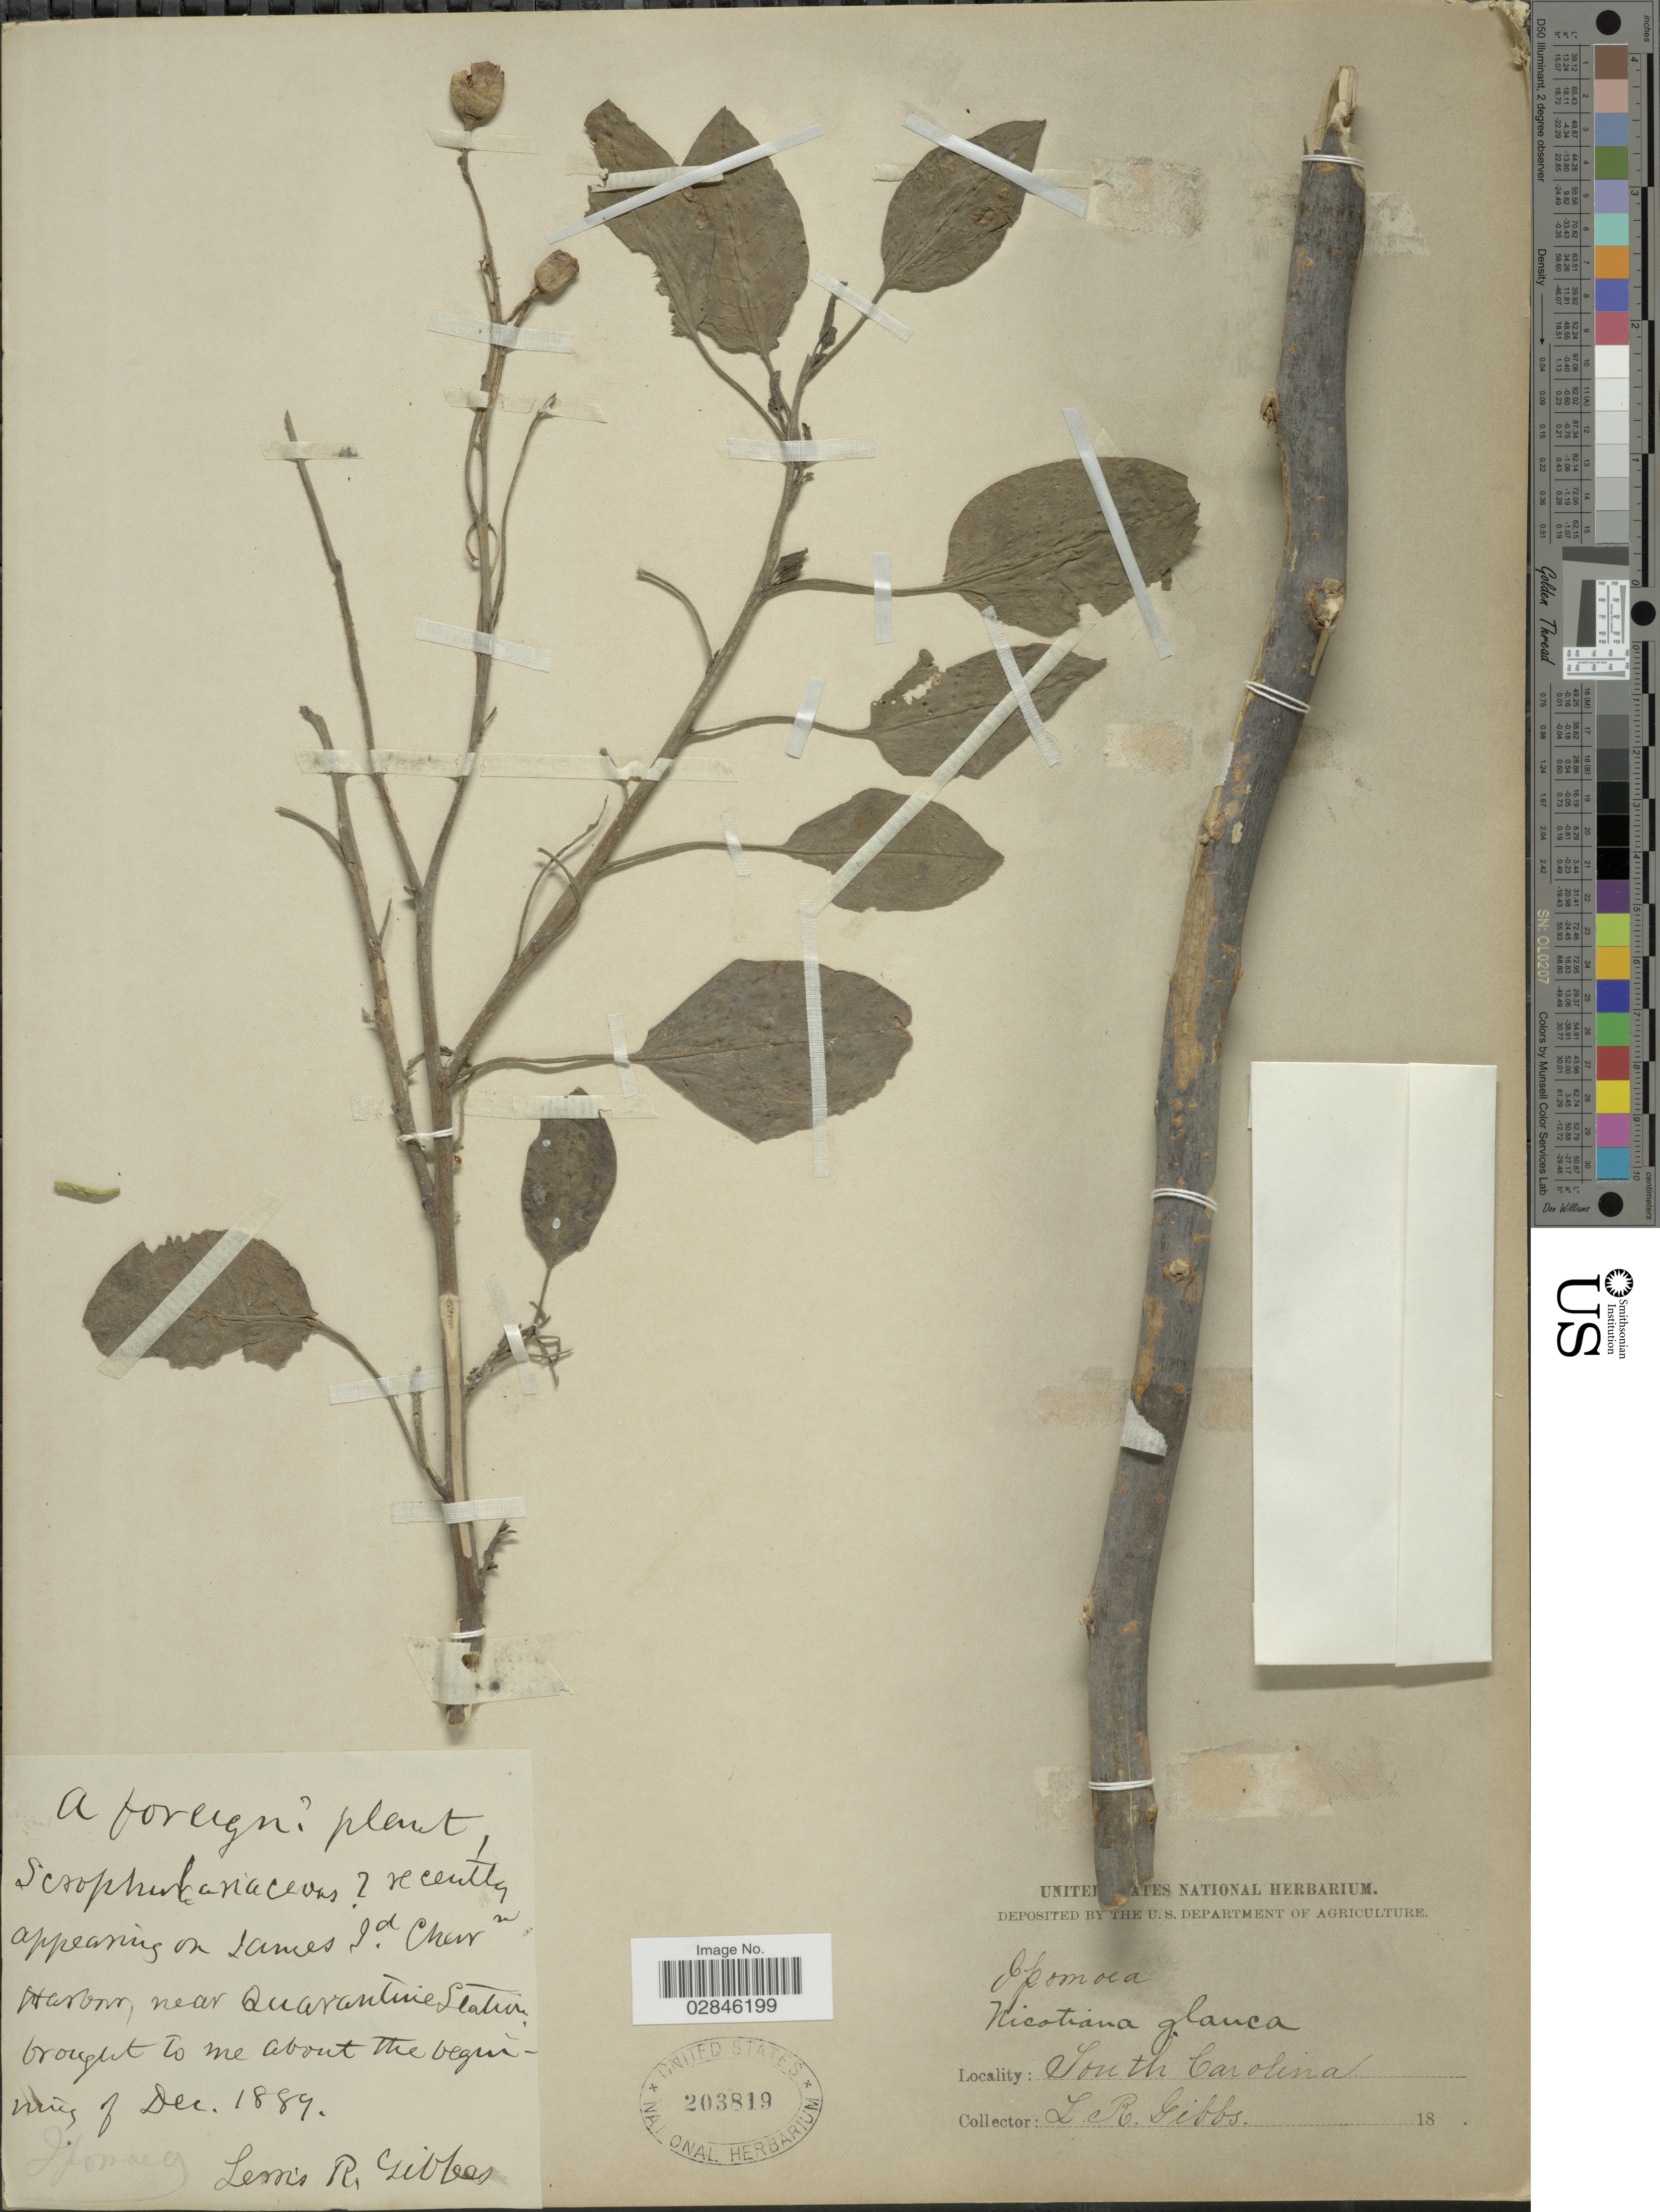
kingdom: Plantae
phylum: Tracheophyta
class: Magnoliopsida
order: Solanales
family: Solanaceae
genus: Nicotiana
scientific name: Nicotiana glauca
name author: Graham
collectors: L. Gibbes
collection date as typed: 18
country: United States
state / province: South Carolina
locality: James Id Charn Harbour, near Quarantine Station.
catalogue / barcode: US 203819